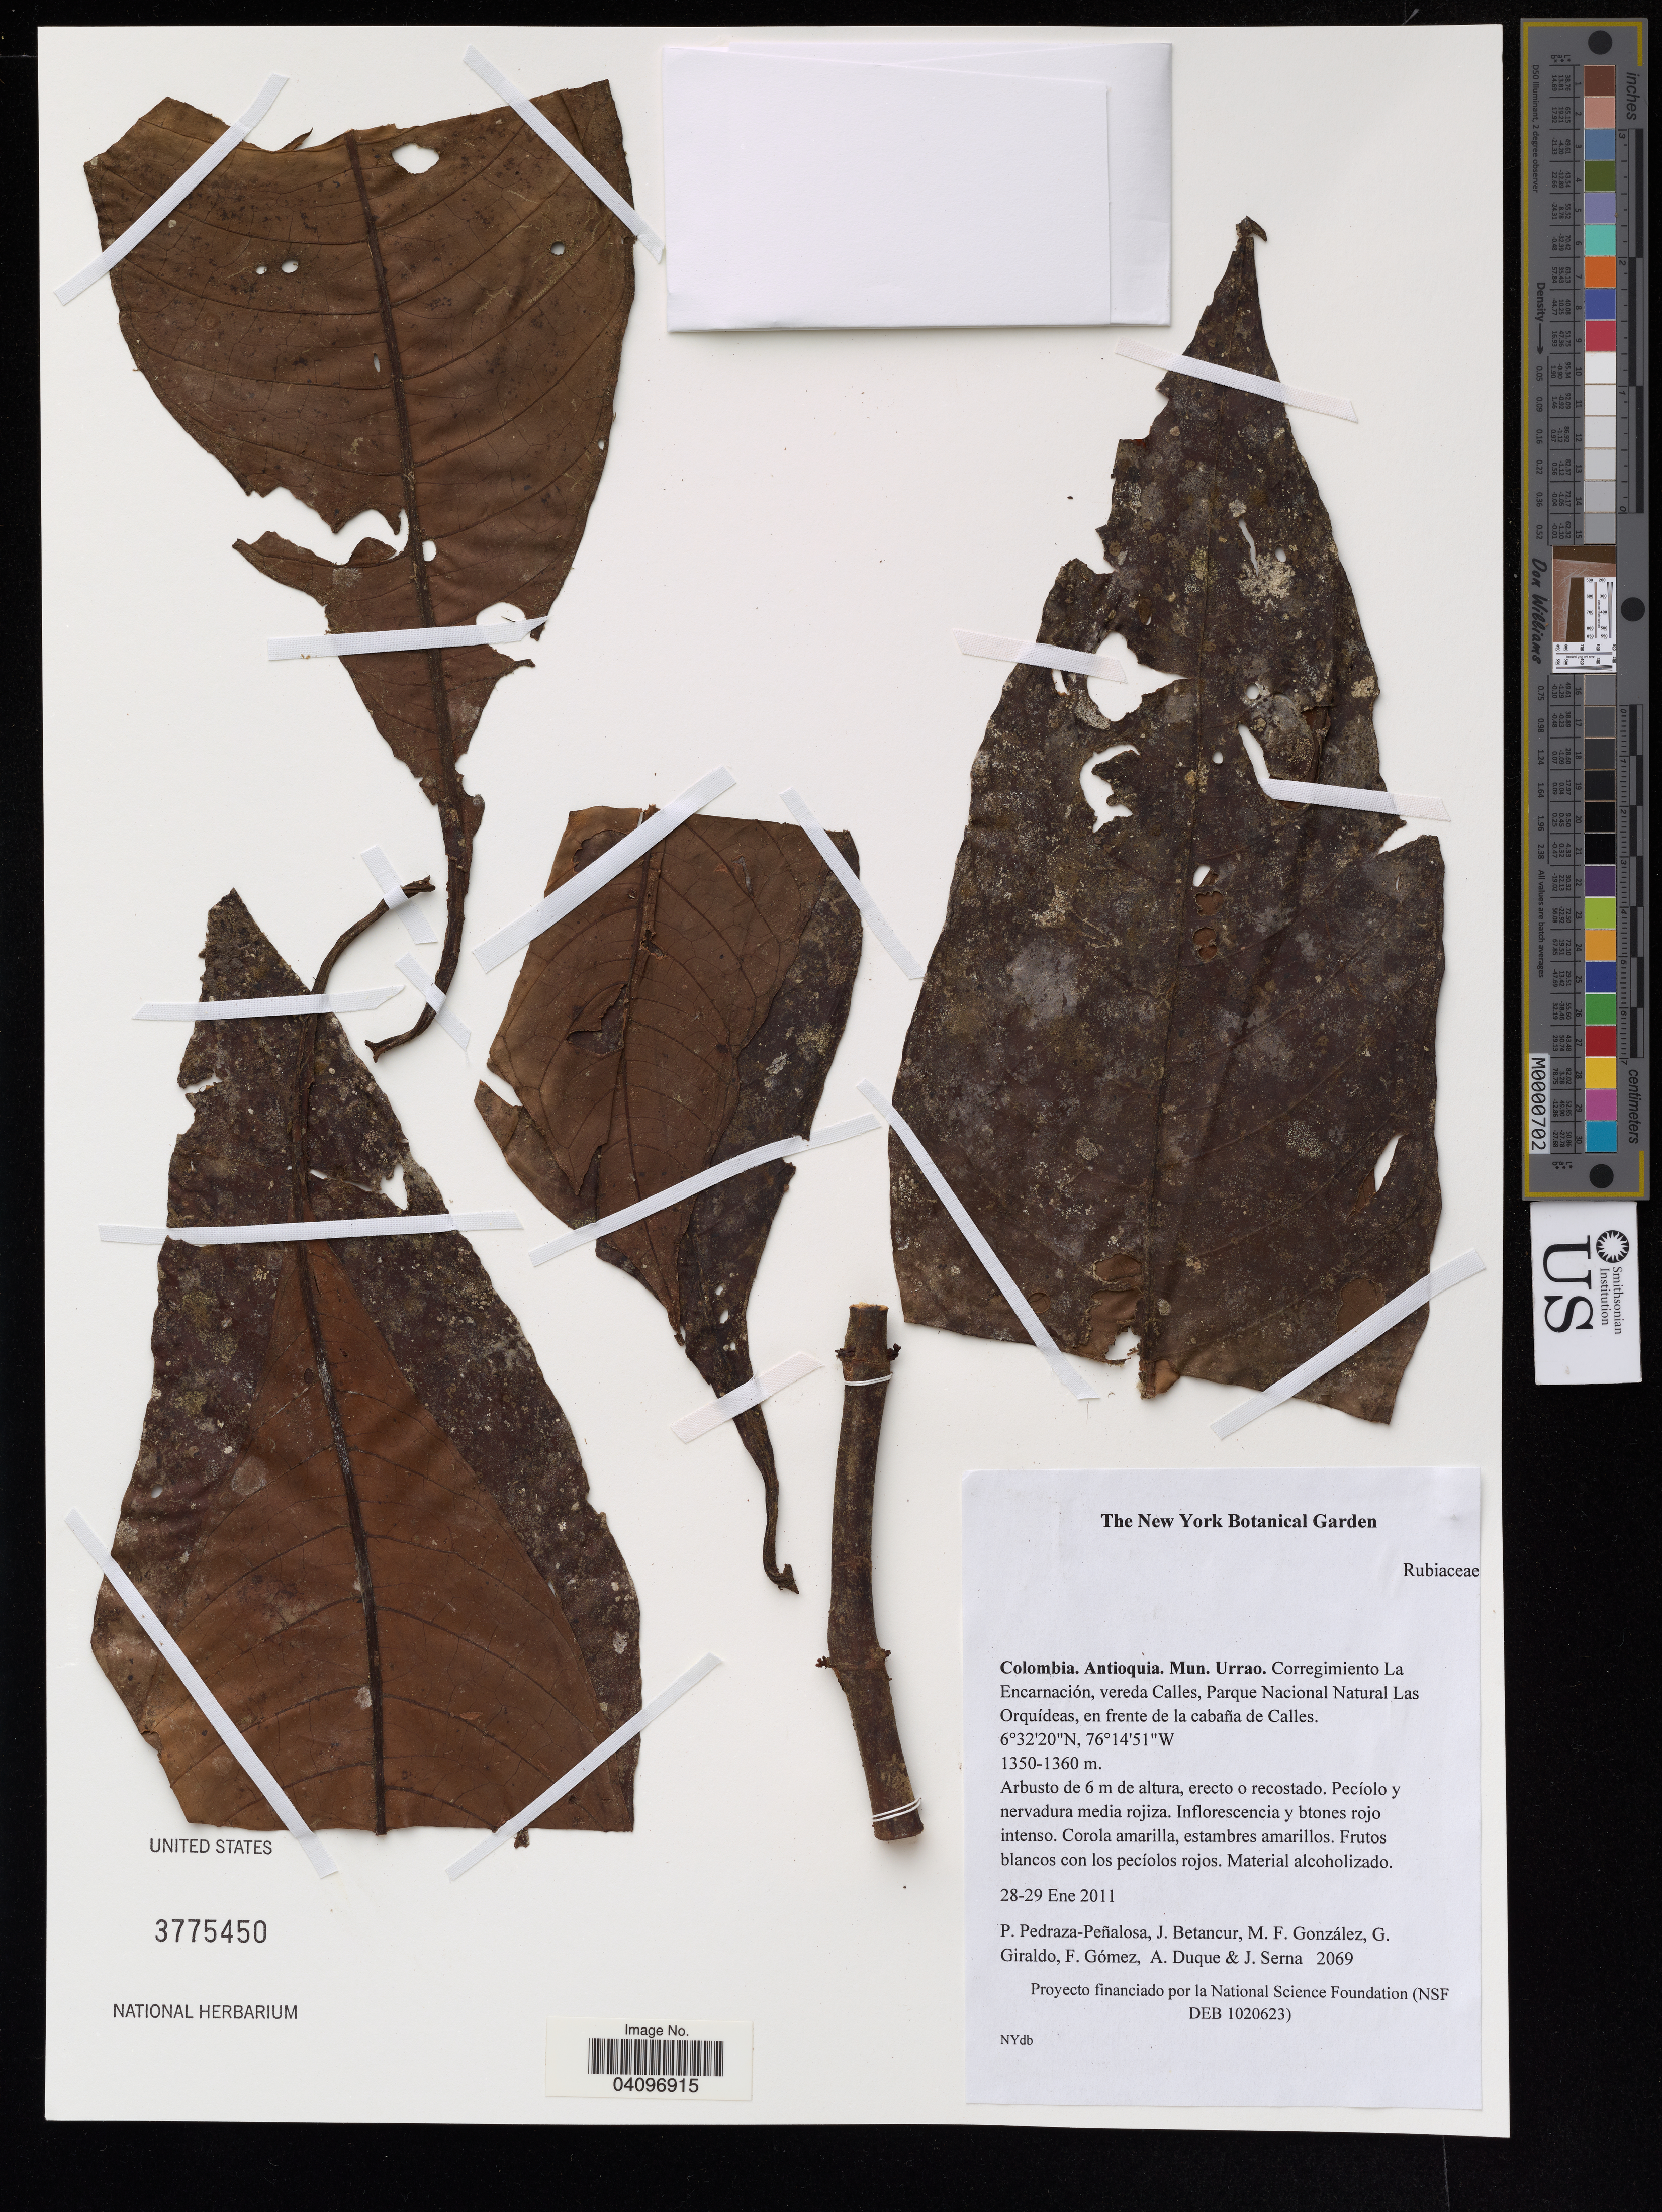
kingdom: Plantae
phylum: Tracheophyta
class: Magnoliopsida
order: Gentianales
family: Rubiaceae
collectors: P. Pedraza-Peñalosa, J. Betancur, M. Gonzalez & G. Giraldo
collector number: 2069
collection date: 2011-01-28/2011-01-29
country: Colombia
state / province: Antioquia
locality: Mun. Urrao, Corregimiento La Encarnación, vereda Calles, Parque Nacional Natural Las Orquídeas, en frente de la cabaña de Calles.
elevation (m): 1350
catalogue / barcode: US 3775450